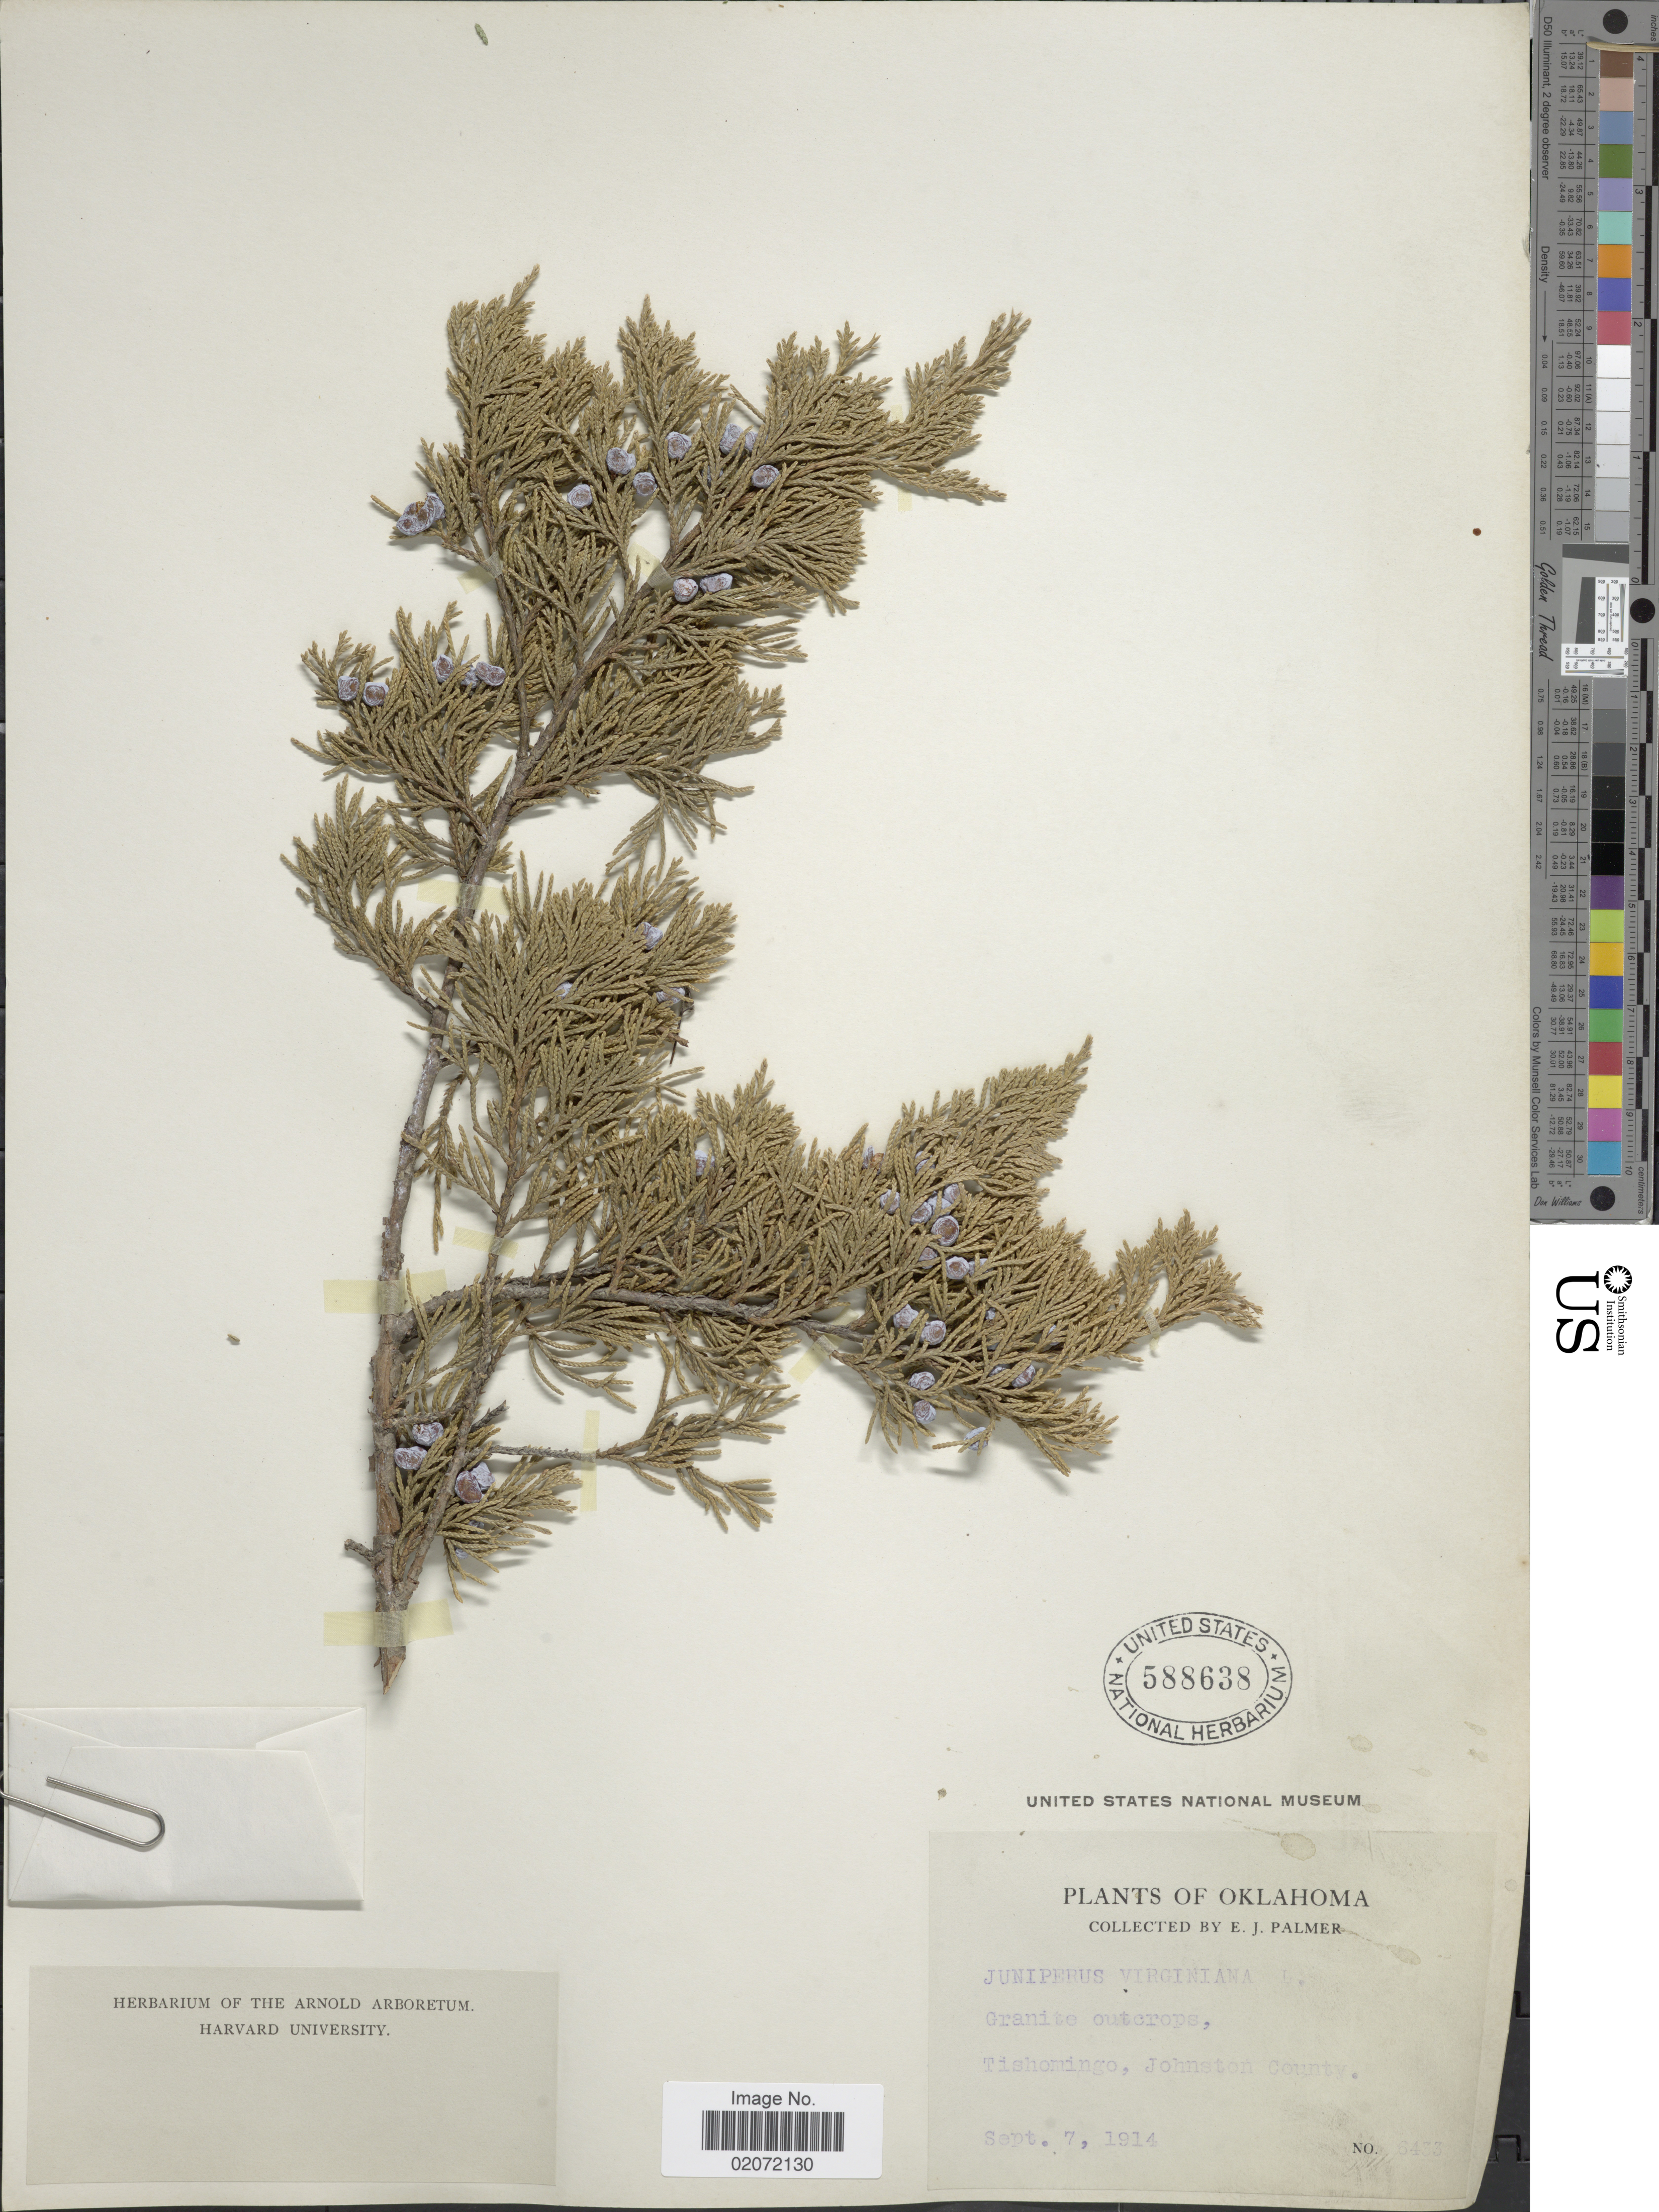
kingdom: Plantae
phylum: Tracheophyta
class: Pinopsida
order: Pinales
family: Cupressaceae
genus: Juniperus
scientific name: Juniperus virginiana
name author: L.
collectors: E. J. Palmer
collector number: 1433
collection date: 1914-09-07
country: United States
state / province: Oklahoma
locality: Oklahoma. Tishomingo, Johnston County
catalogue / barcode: US 588638